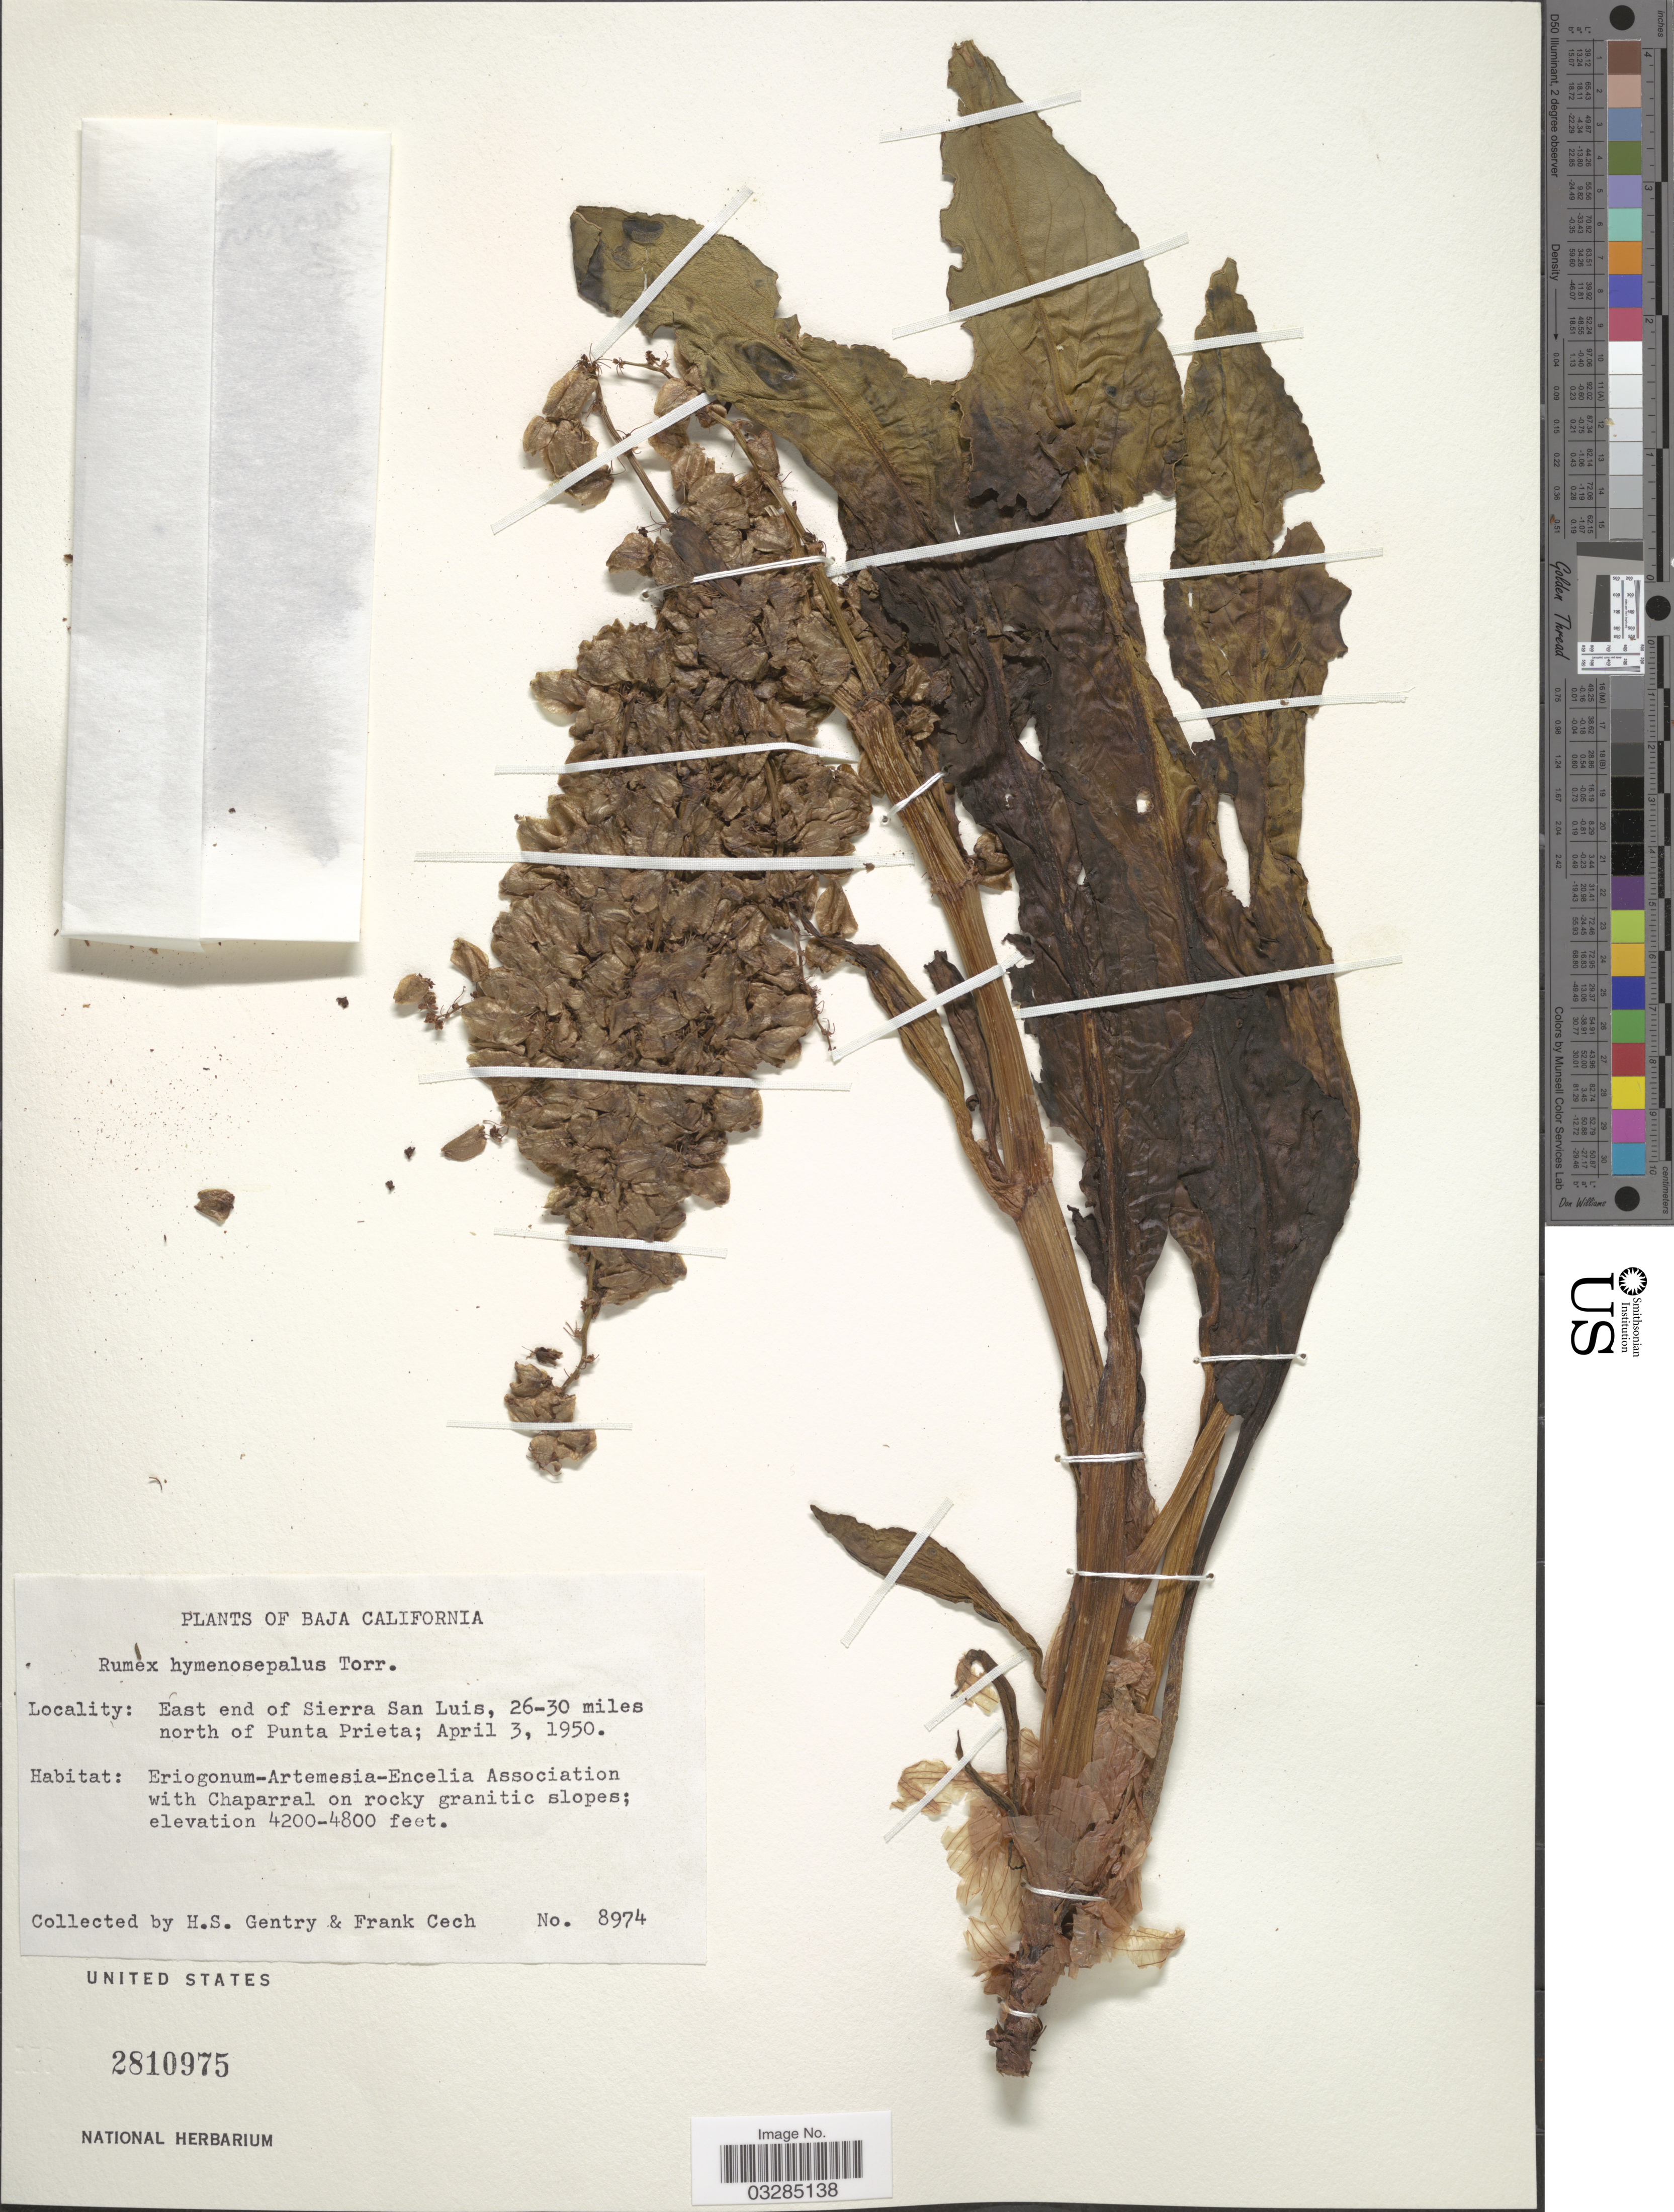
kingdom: Plantae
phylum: Tracheophyta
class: Magnoliopsida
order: Caryophyllales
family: Polygonaceae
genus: Rumex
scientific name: Rumex hymenosepalus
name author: Torr.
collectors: H. S. Gentry & F. Cech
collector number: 8974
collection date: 1950-04-03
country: Mexico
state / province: Baja California Norte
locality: East end of Sierra San Luis, 26-30 miles north of Punta Prieta.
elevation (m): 1280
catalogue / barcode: US 2810975